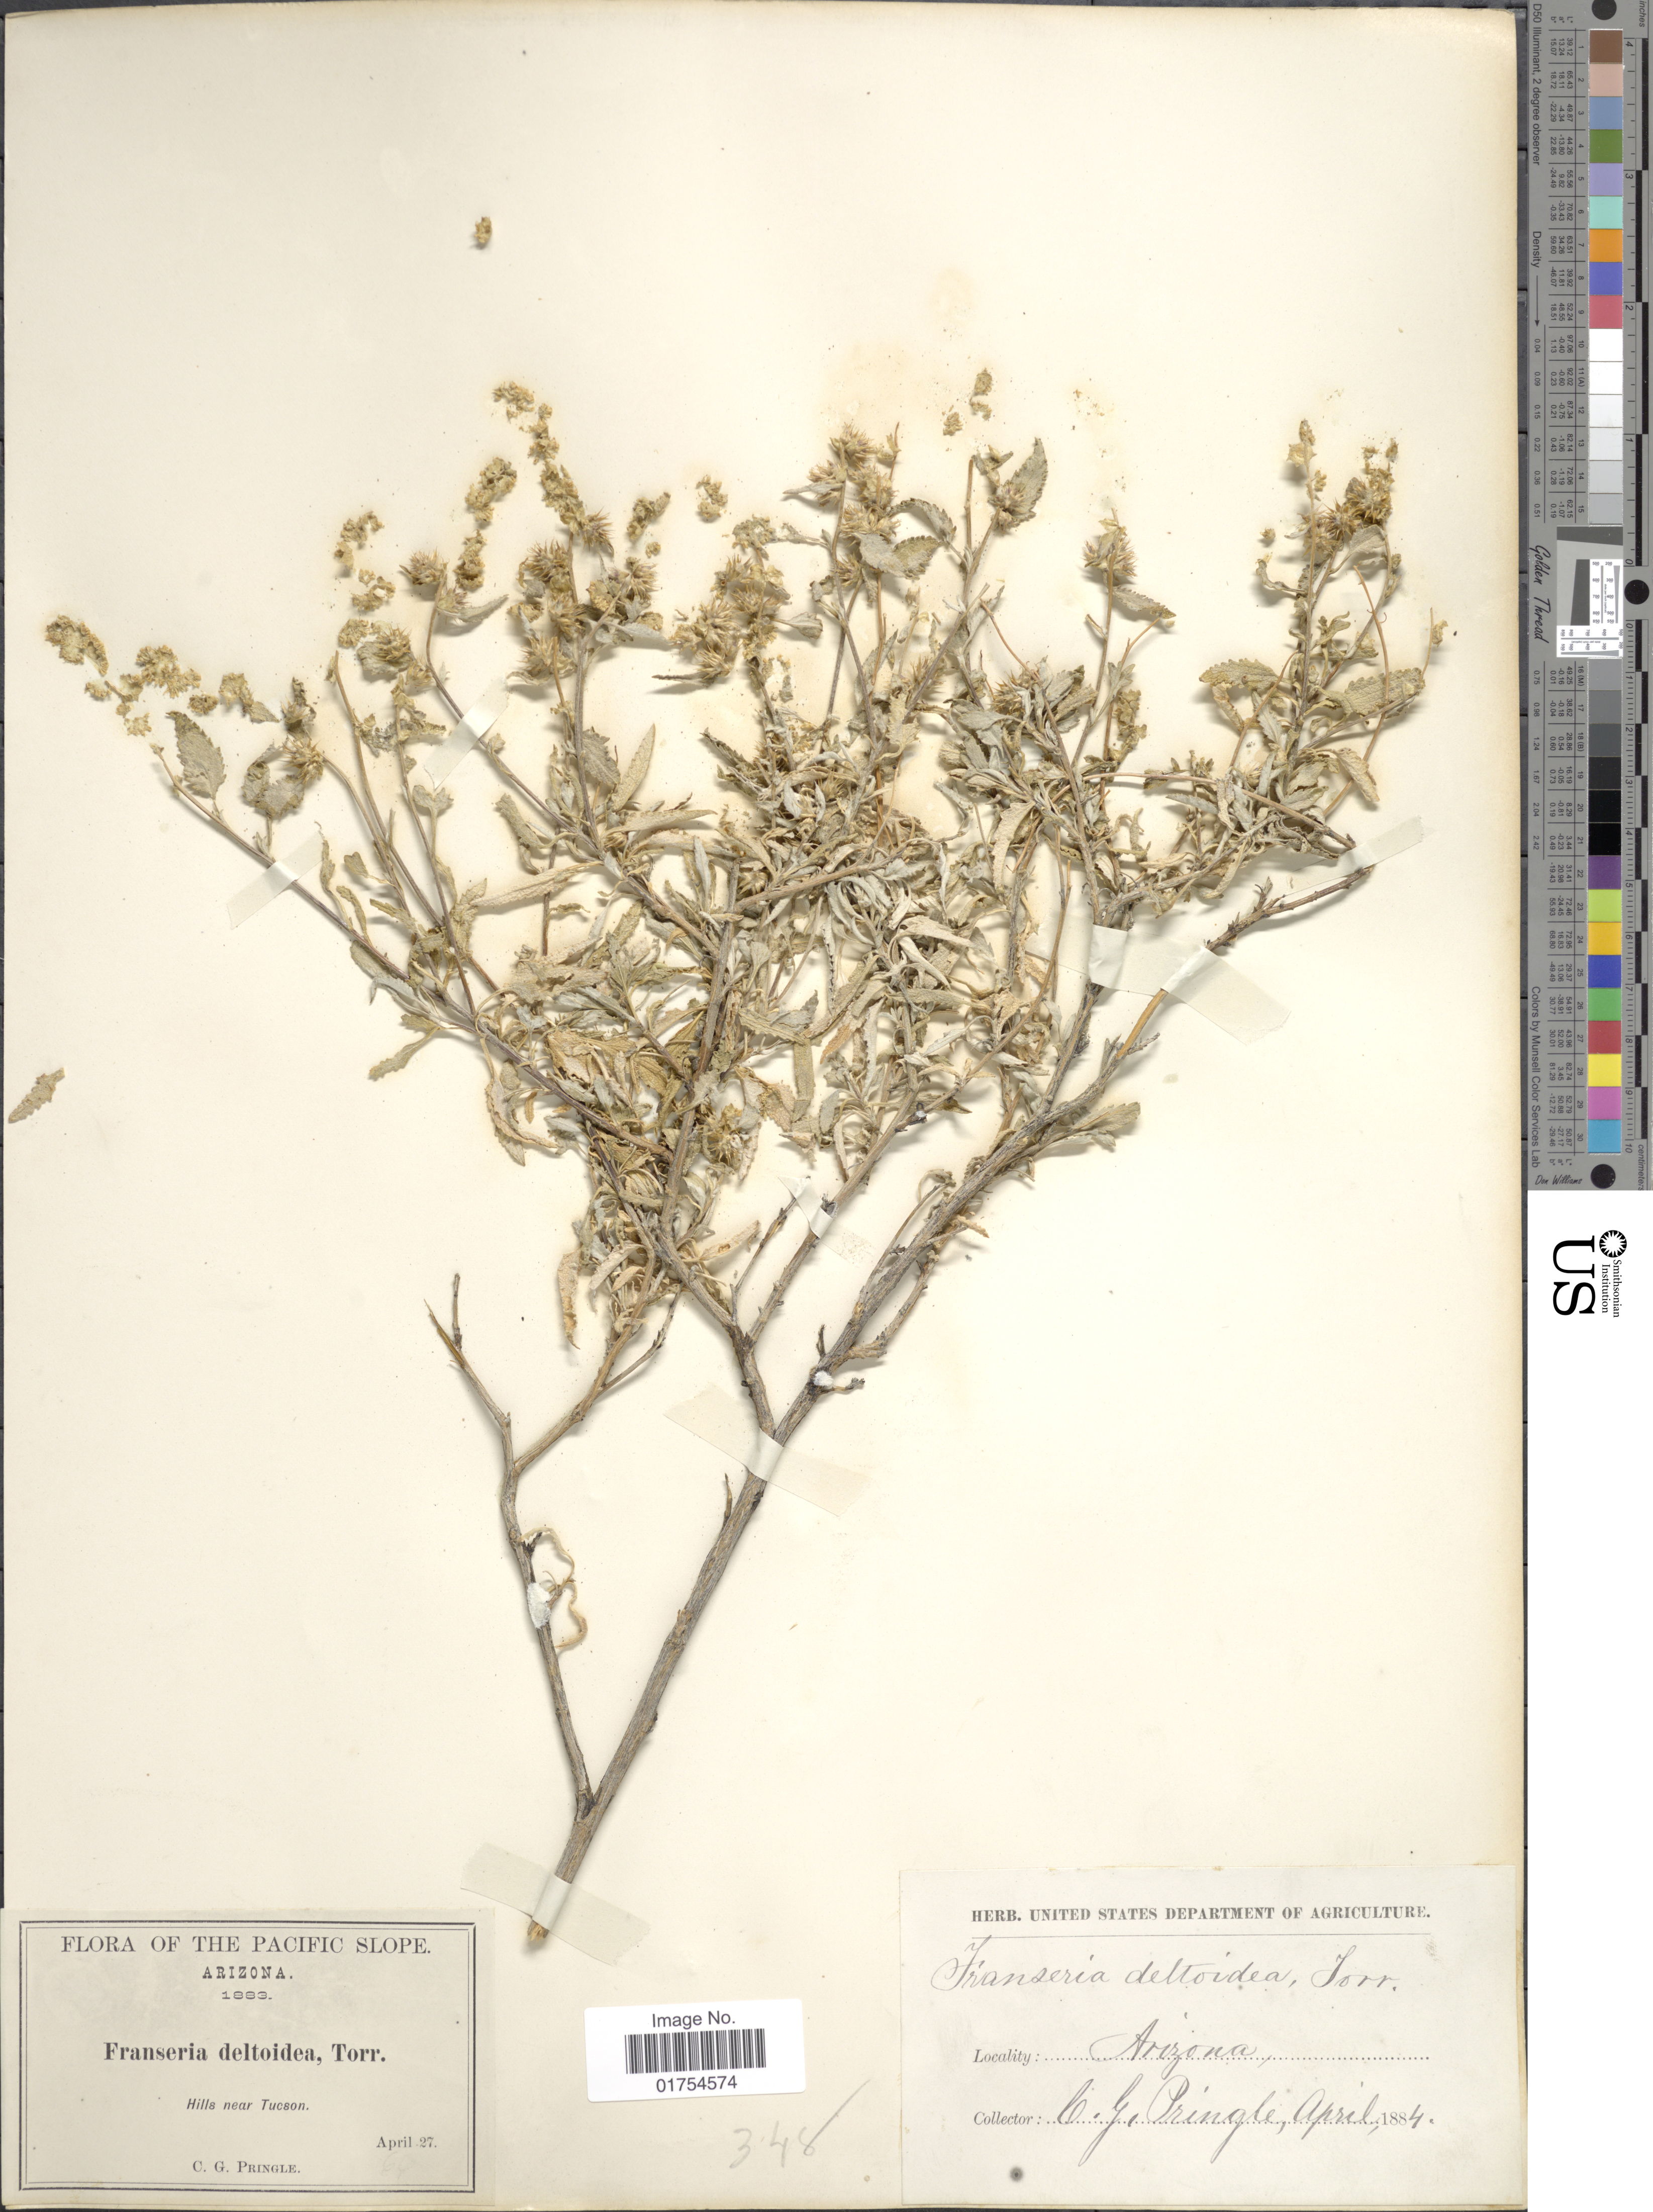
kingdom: Plantae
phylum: Tracheophyta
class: Magnoliopsida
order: Asterales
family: Asteraceae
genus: Franseria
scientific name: Franseria deltoidea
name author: Torr.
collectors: C. G. Pringle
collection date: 1883-04-27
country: United States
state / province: Arizona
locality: The Pacific Slope, Hills near Tucson